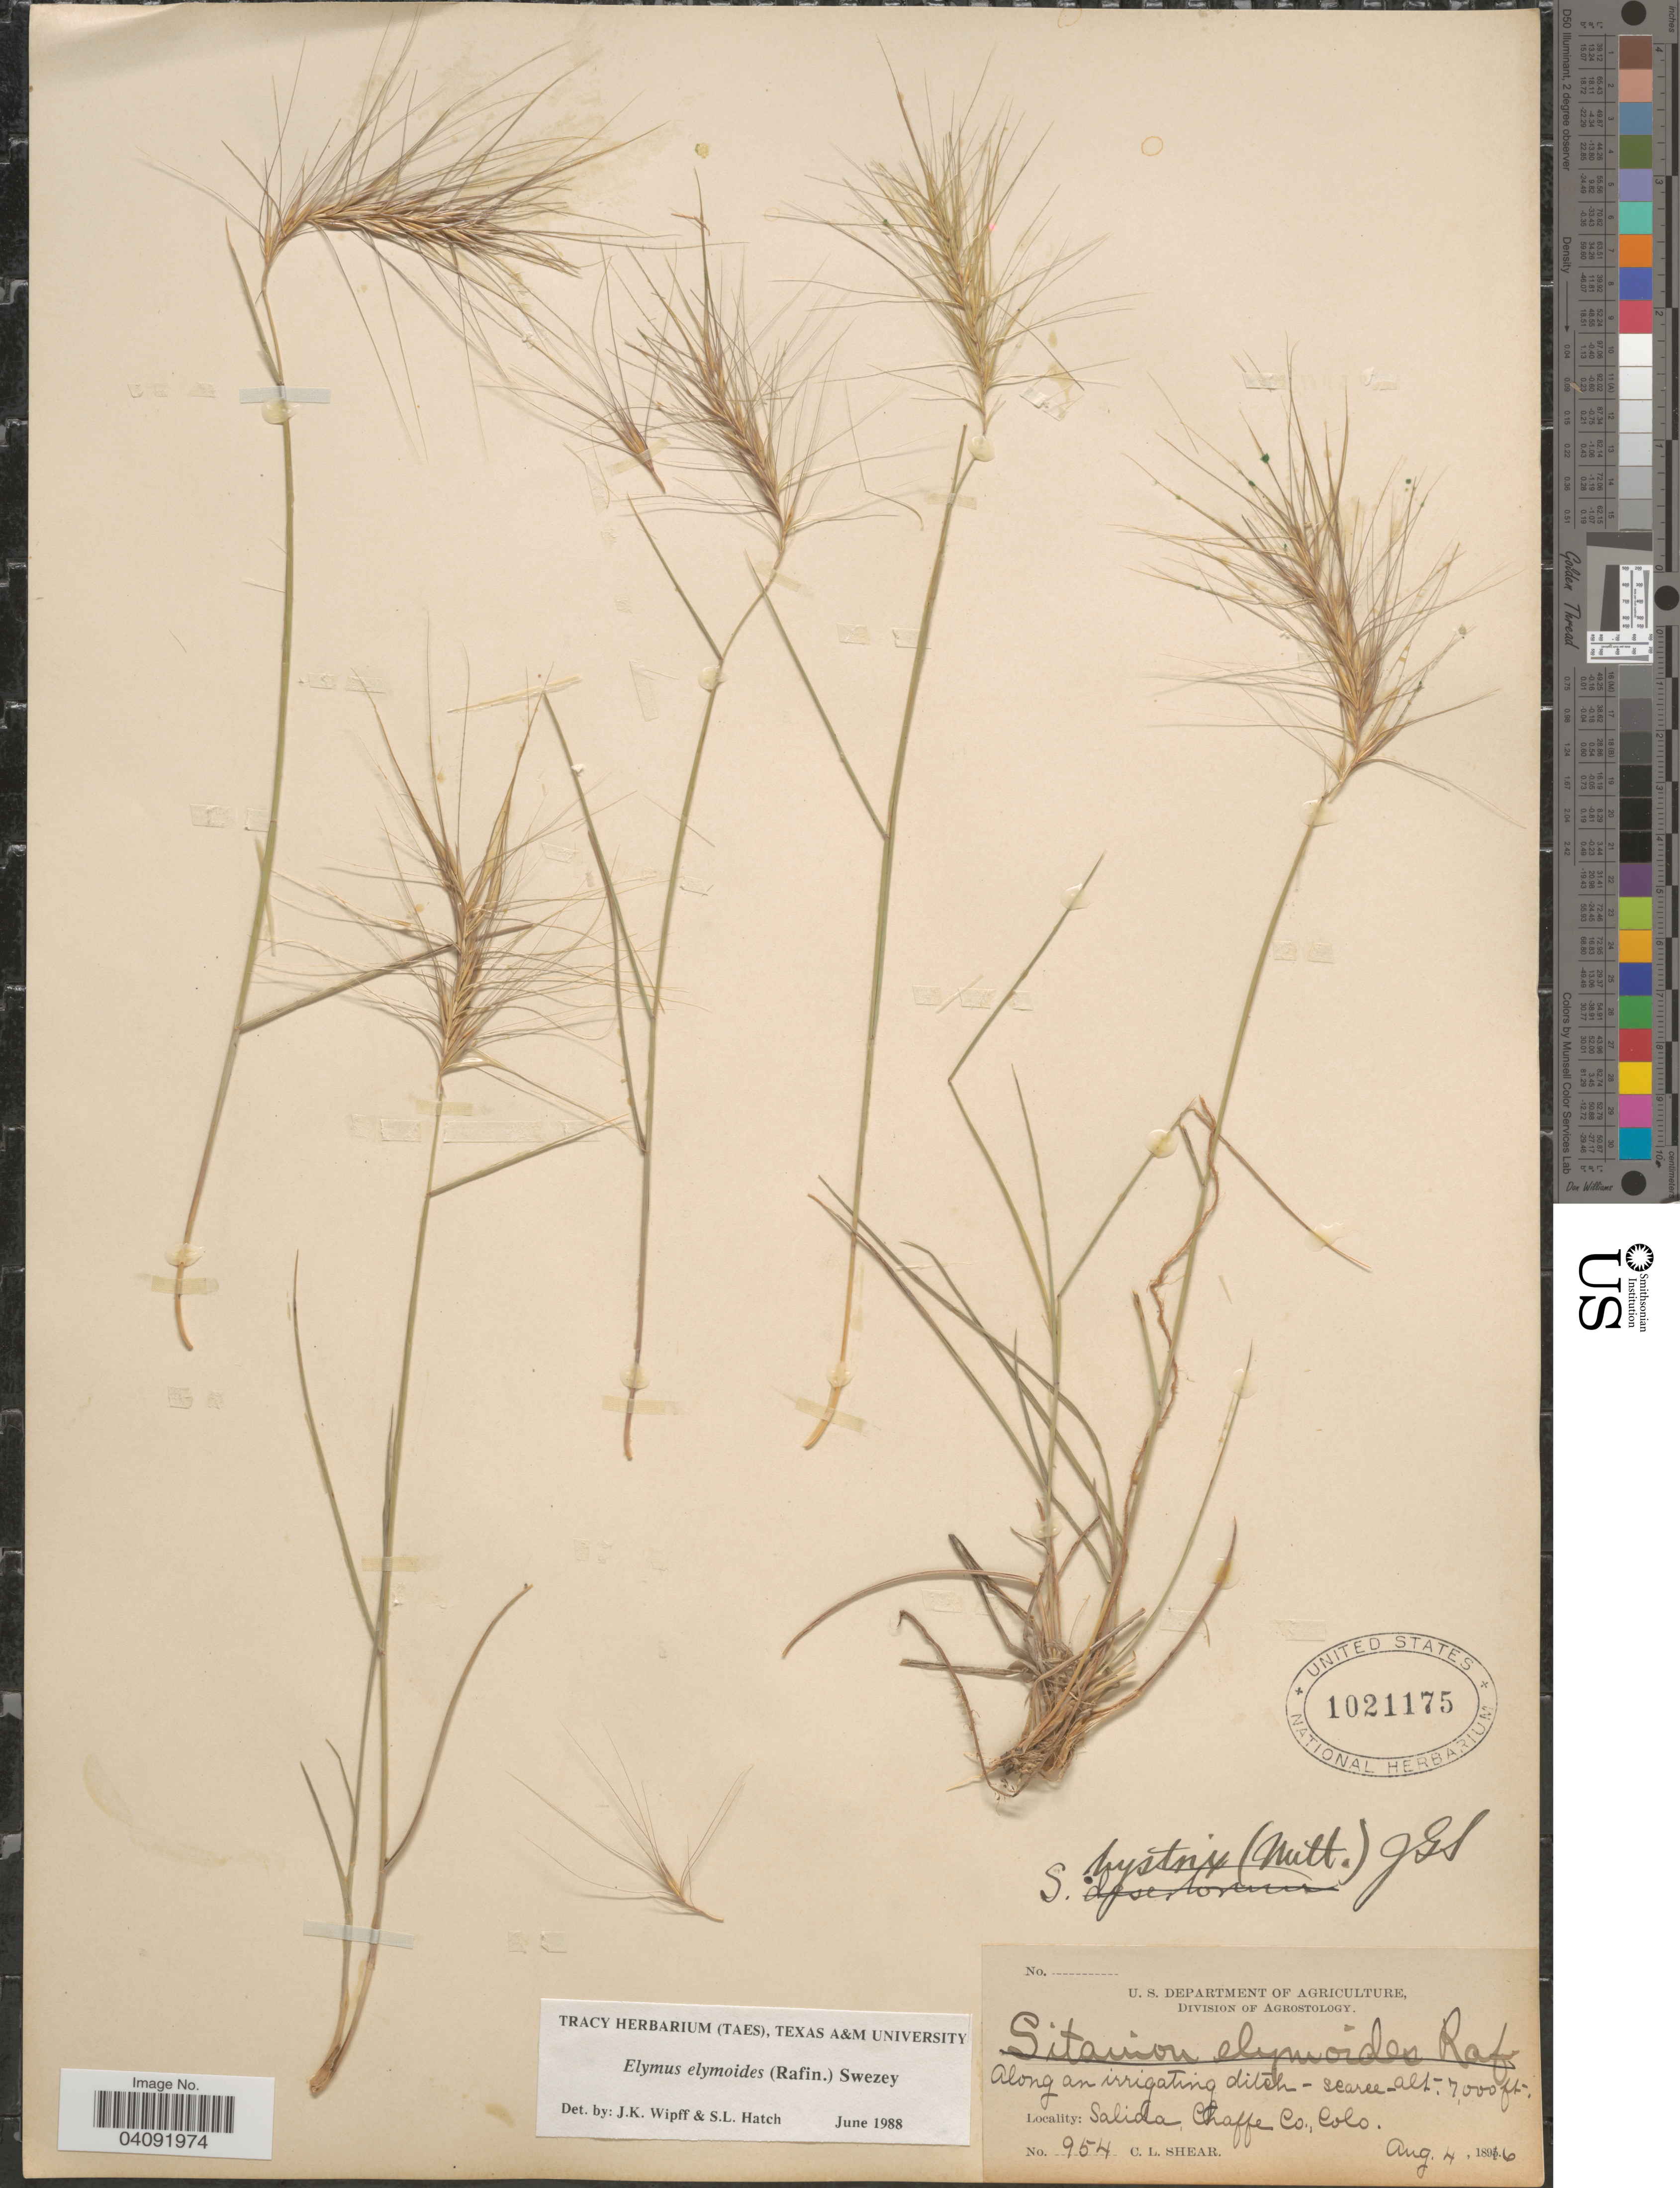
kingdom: Plantae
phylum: Tracheophyta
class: Liliopsida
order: Poales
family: Poaceae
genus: Elymus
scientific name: Elymus elymoides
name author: (Raf.) Swezey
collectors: C. L. Shear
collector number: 954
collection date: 1896-08-04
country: United States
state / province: Colorado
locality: Along an irrigating ditch. Salida, Chaffe Co.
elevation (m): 2134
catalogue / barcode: US 1021175